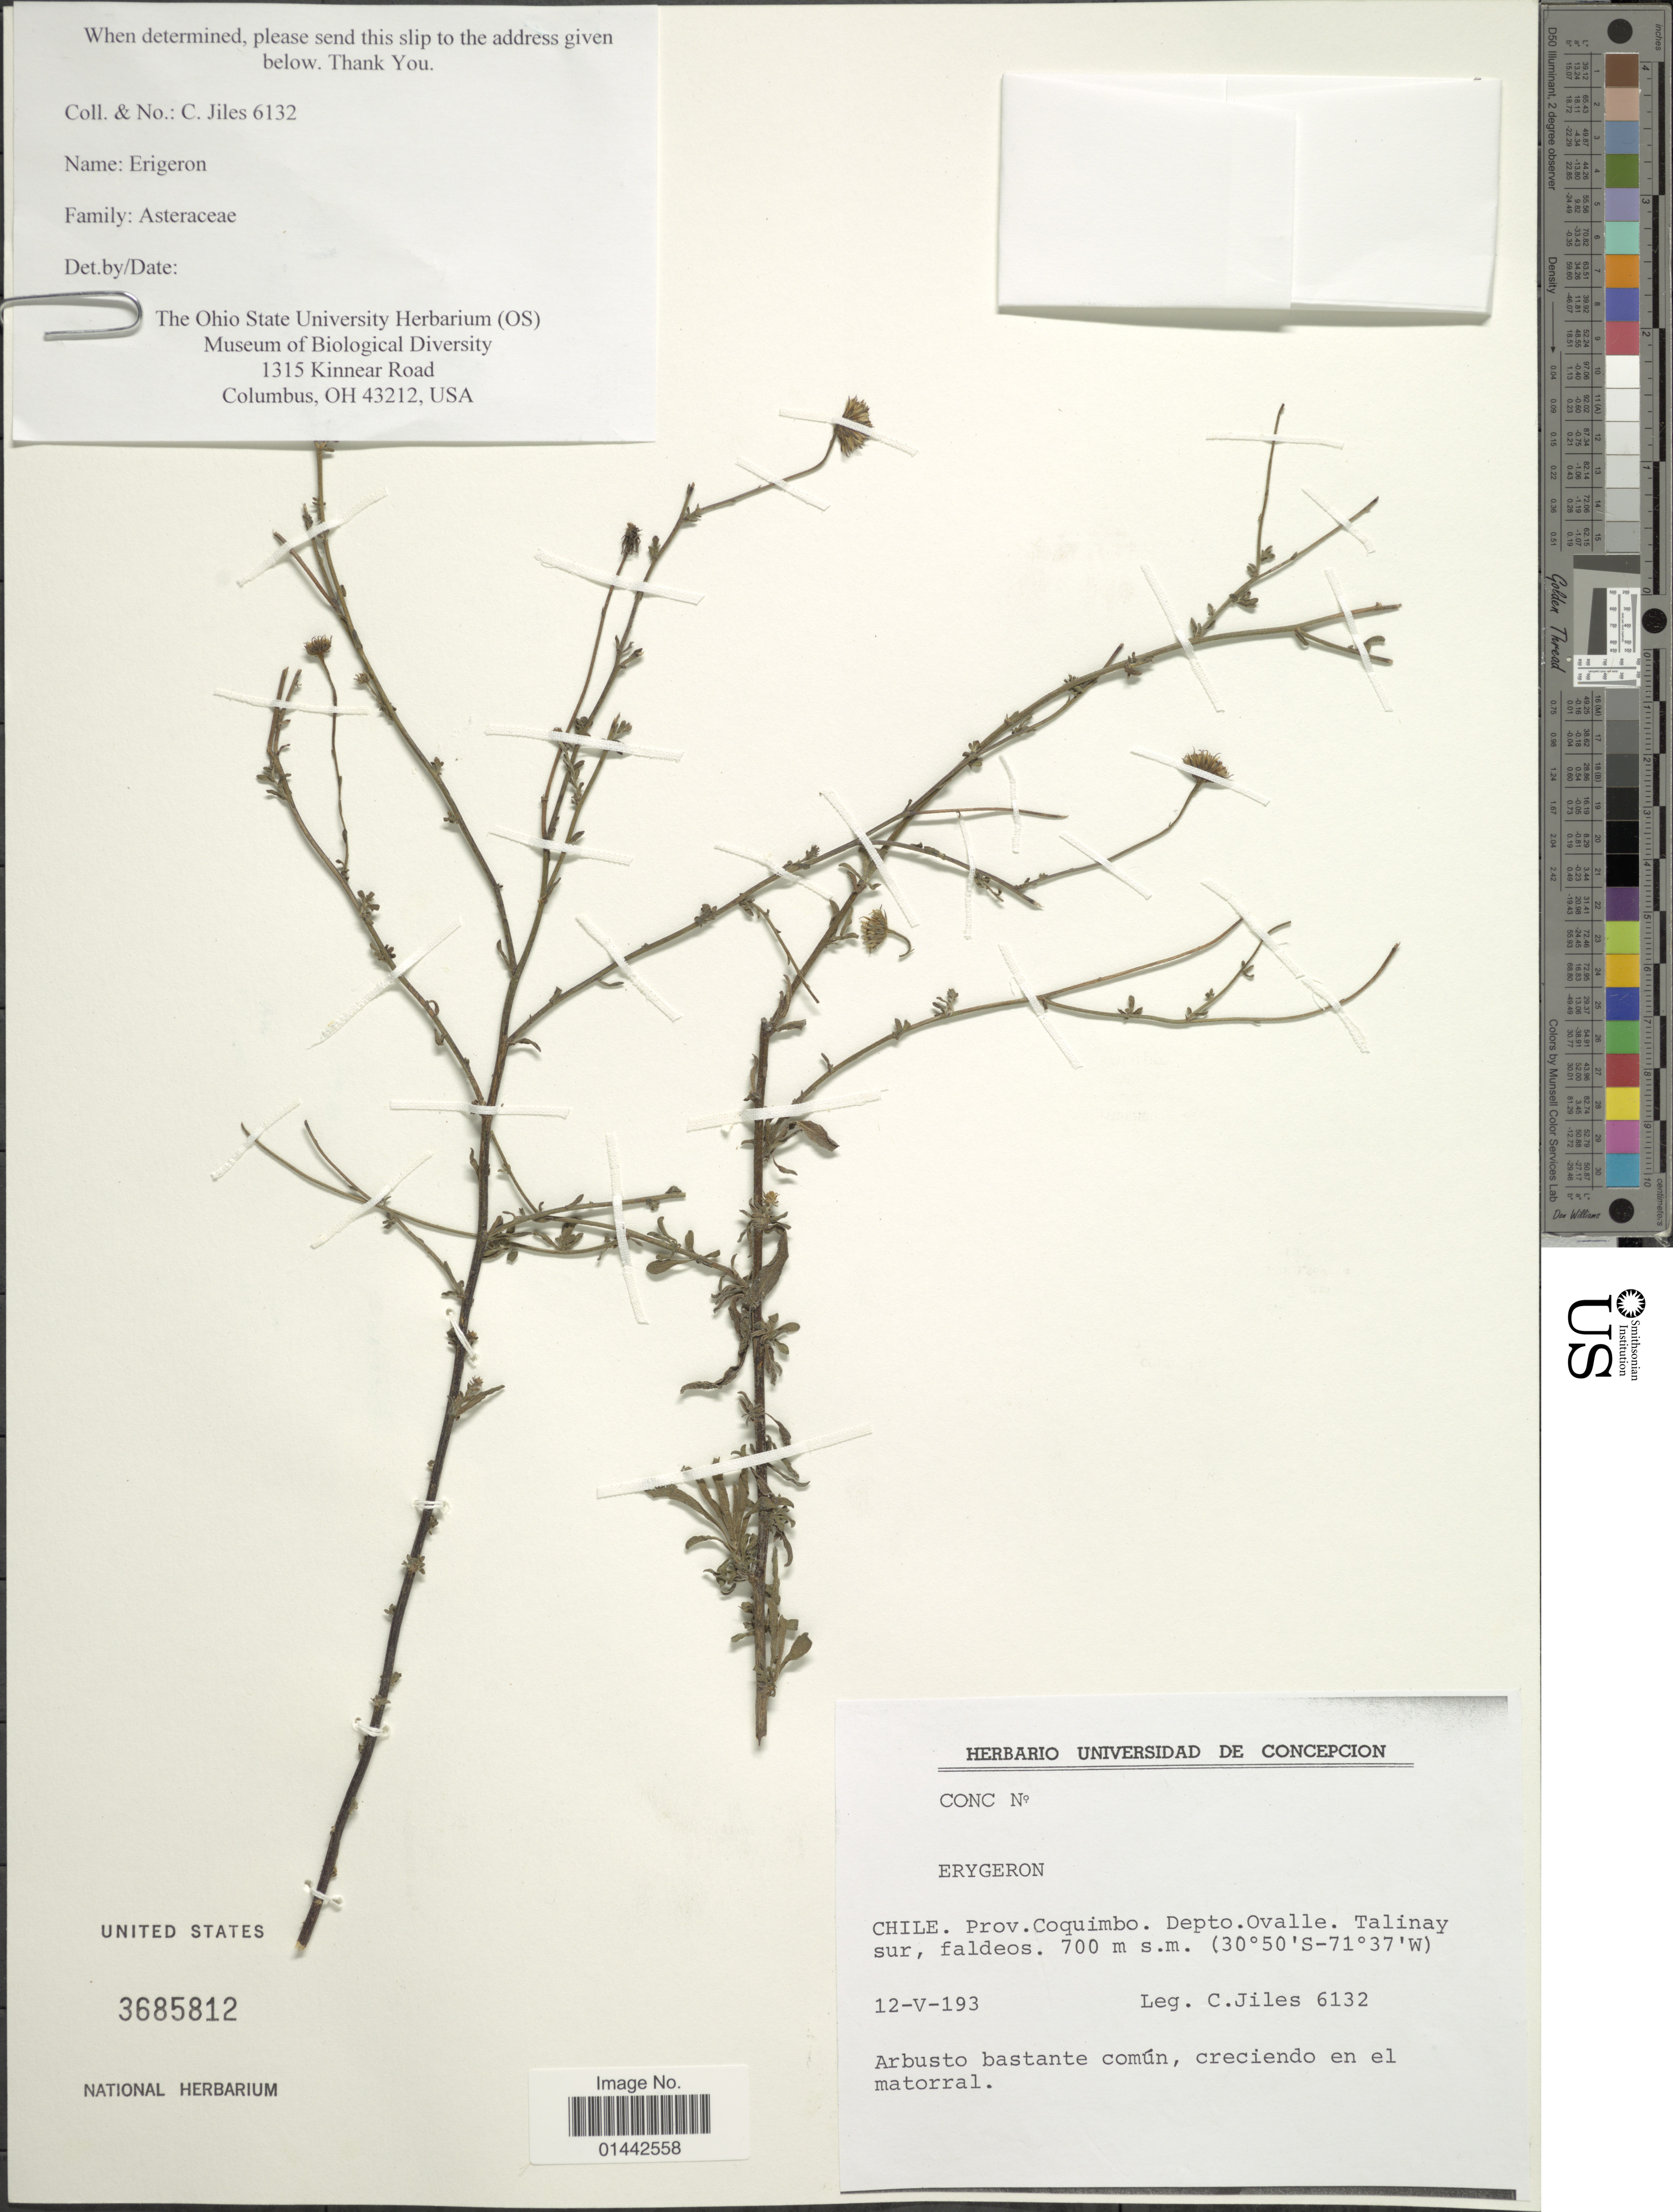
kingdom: Plantae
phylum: Tracheophyta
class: Magnoliopsida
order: Asterales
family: Asteraceae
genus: Erigeron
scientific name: Erigeron sp.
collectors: C. Jiles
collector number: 6132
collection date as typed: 193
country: Chile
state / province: Coquimbo (IV)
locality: Depto. Ovalle, Talonay sur, faldeos.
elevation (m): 700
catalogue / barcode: US 3685812